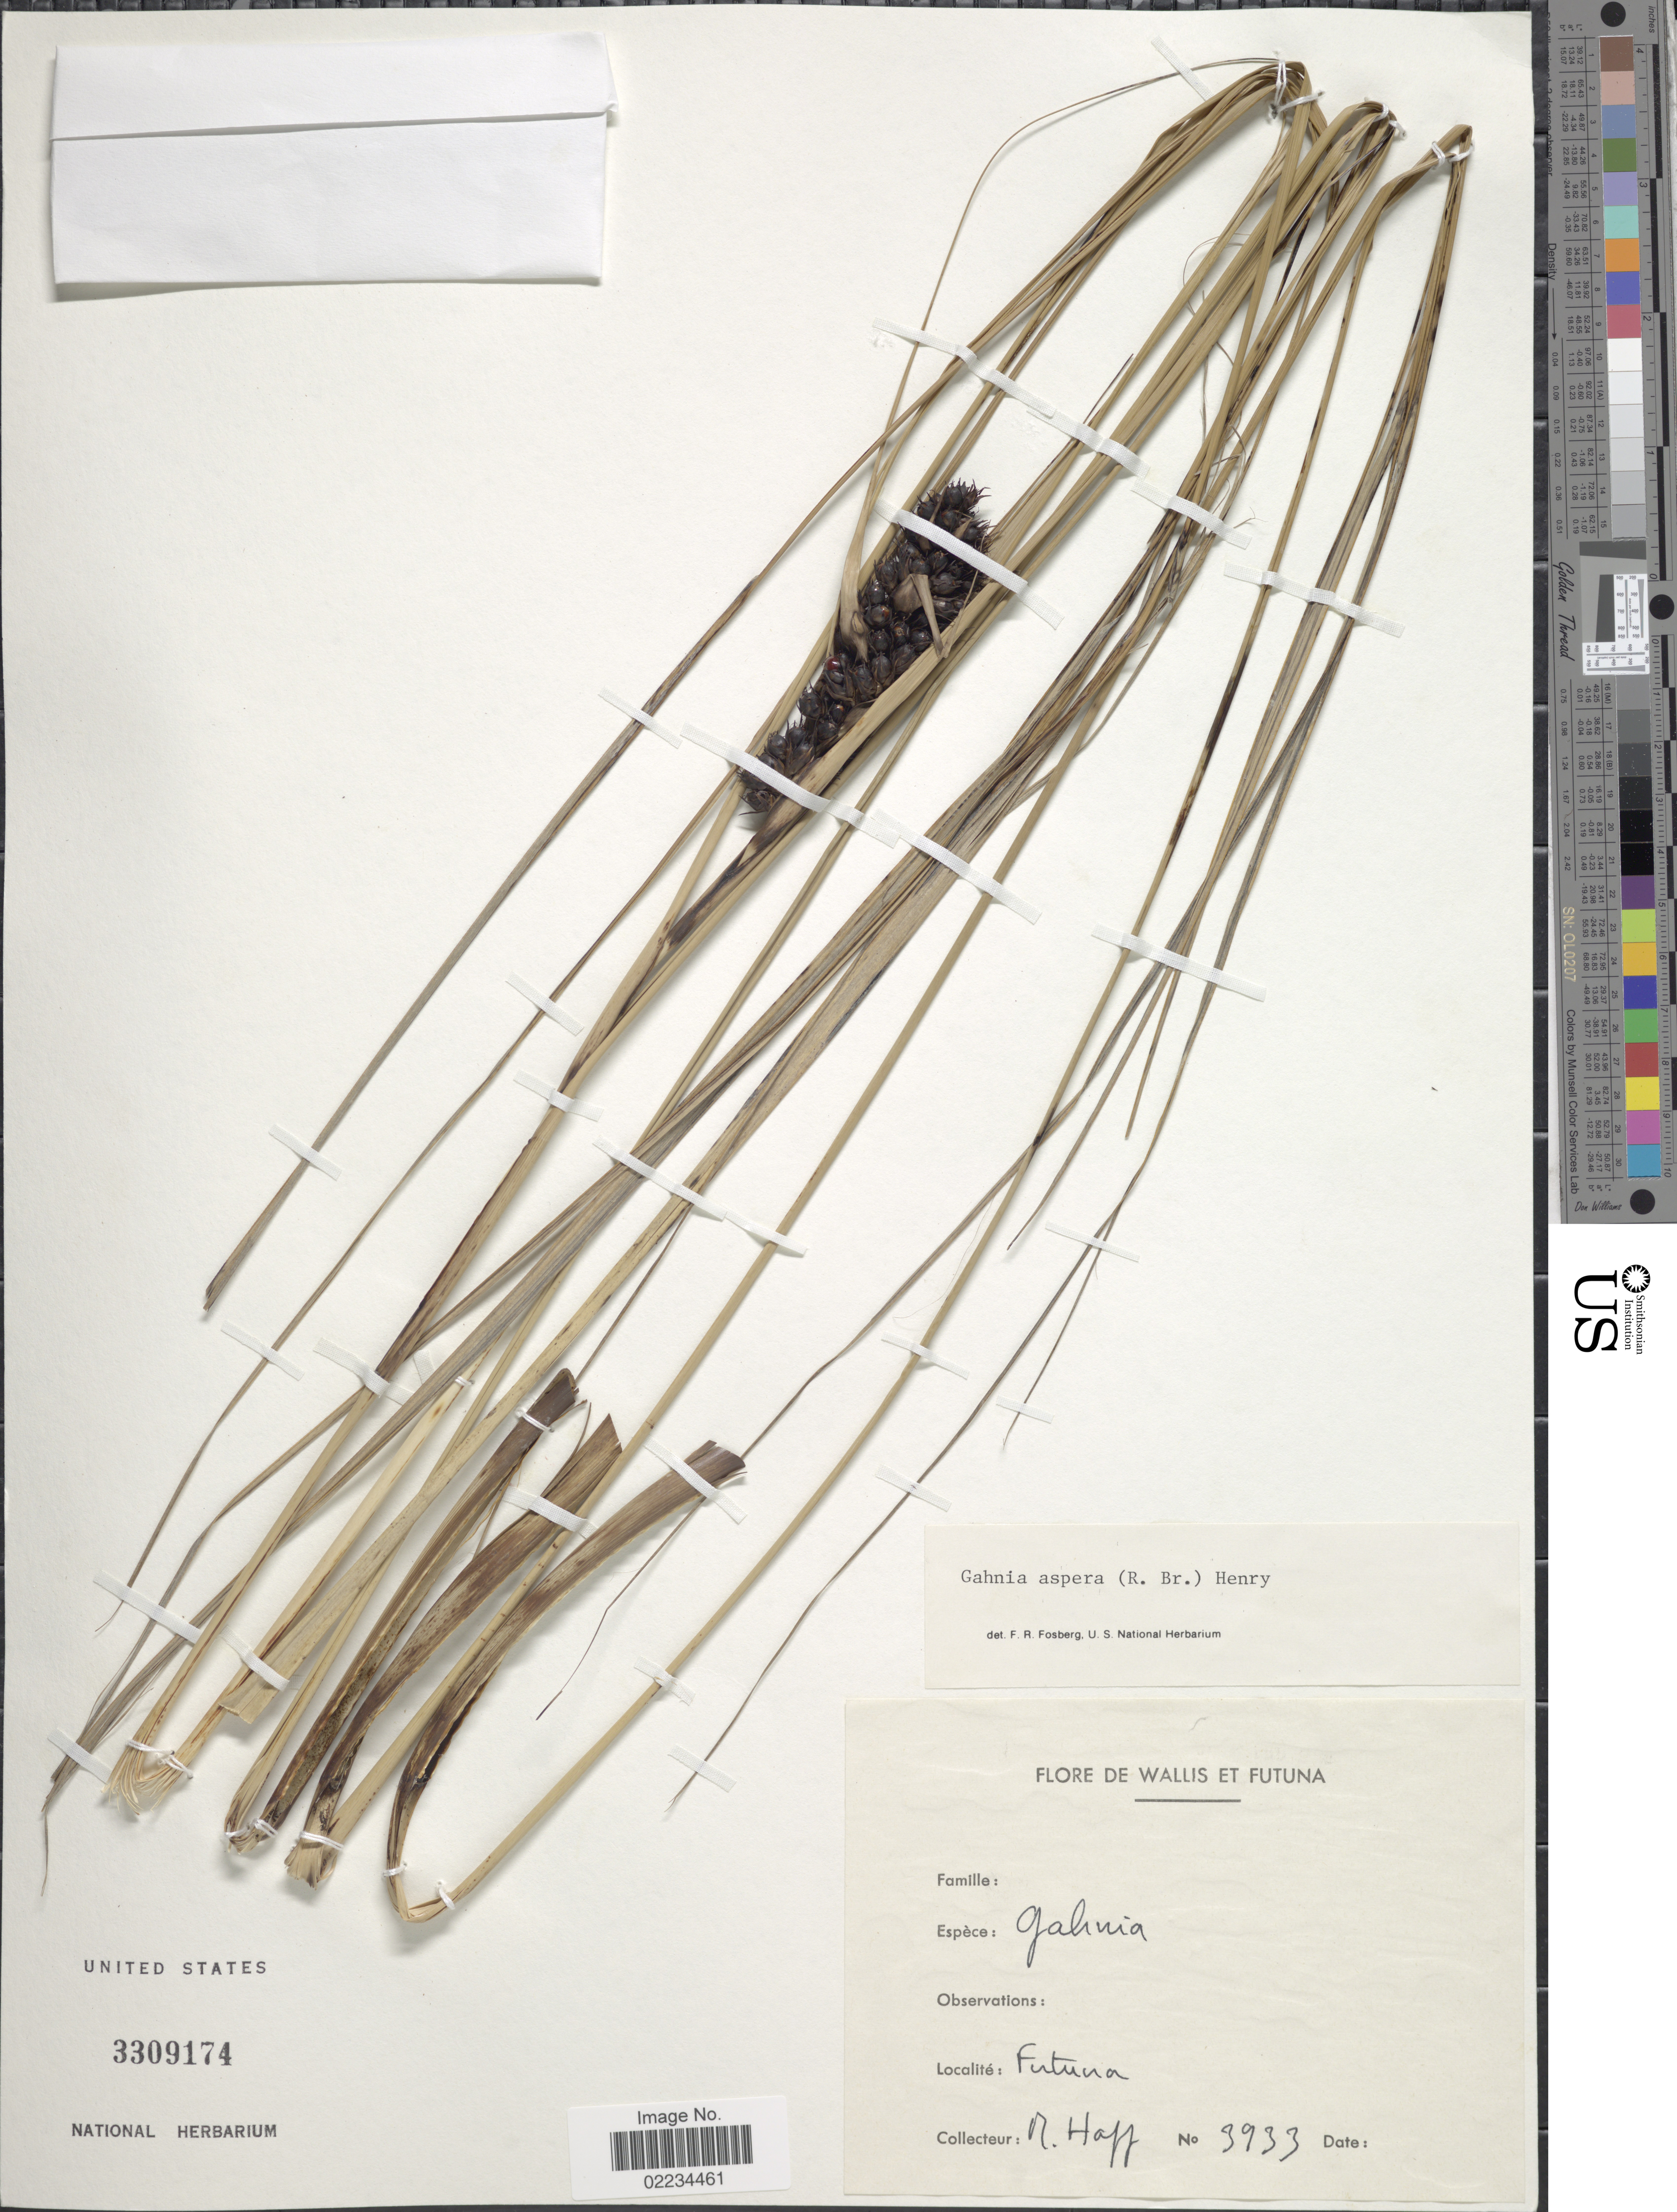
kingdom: Plantae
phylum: Tracheophyta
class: Liliopsida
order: Poales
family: Cyperaceae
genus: Gahnia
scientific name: Gahnia aspera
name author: (R. Br.) Spreng.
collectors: M. Hoff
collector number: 3933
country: Wallis and Futuna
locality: Futuna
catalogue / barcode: US 3309174